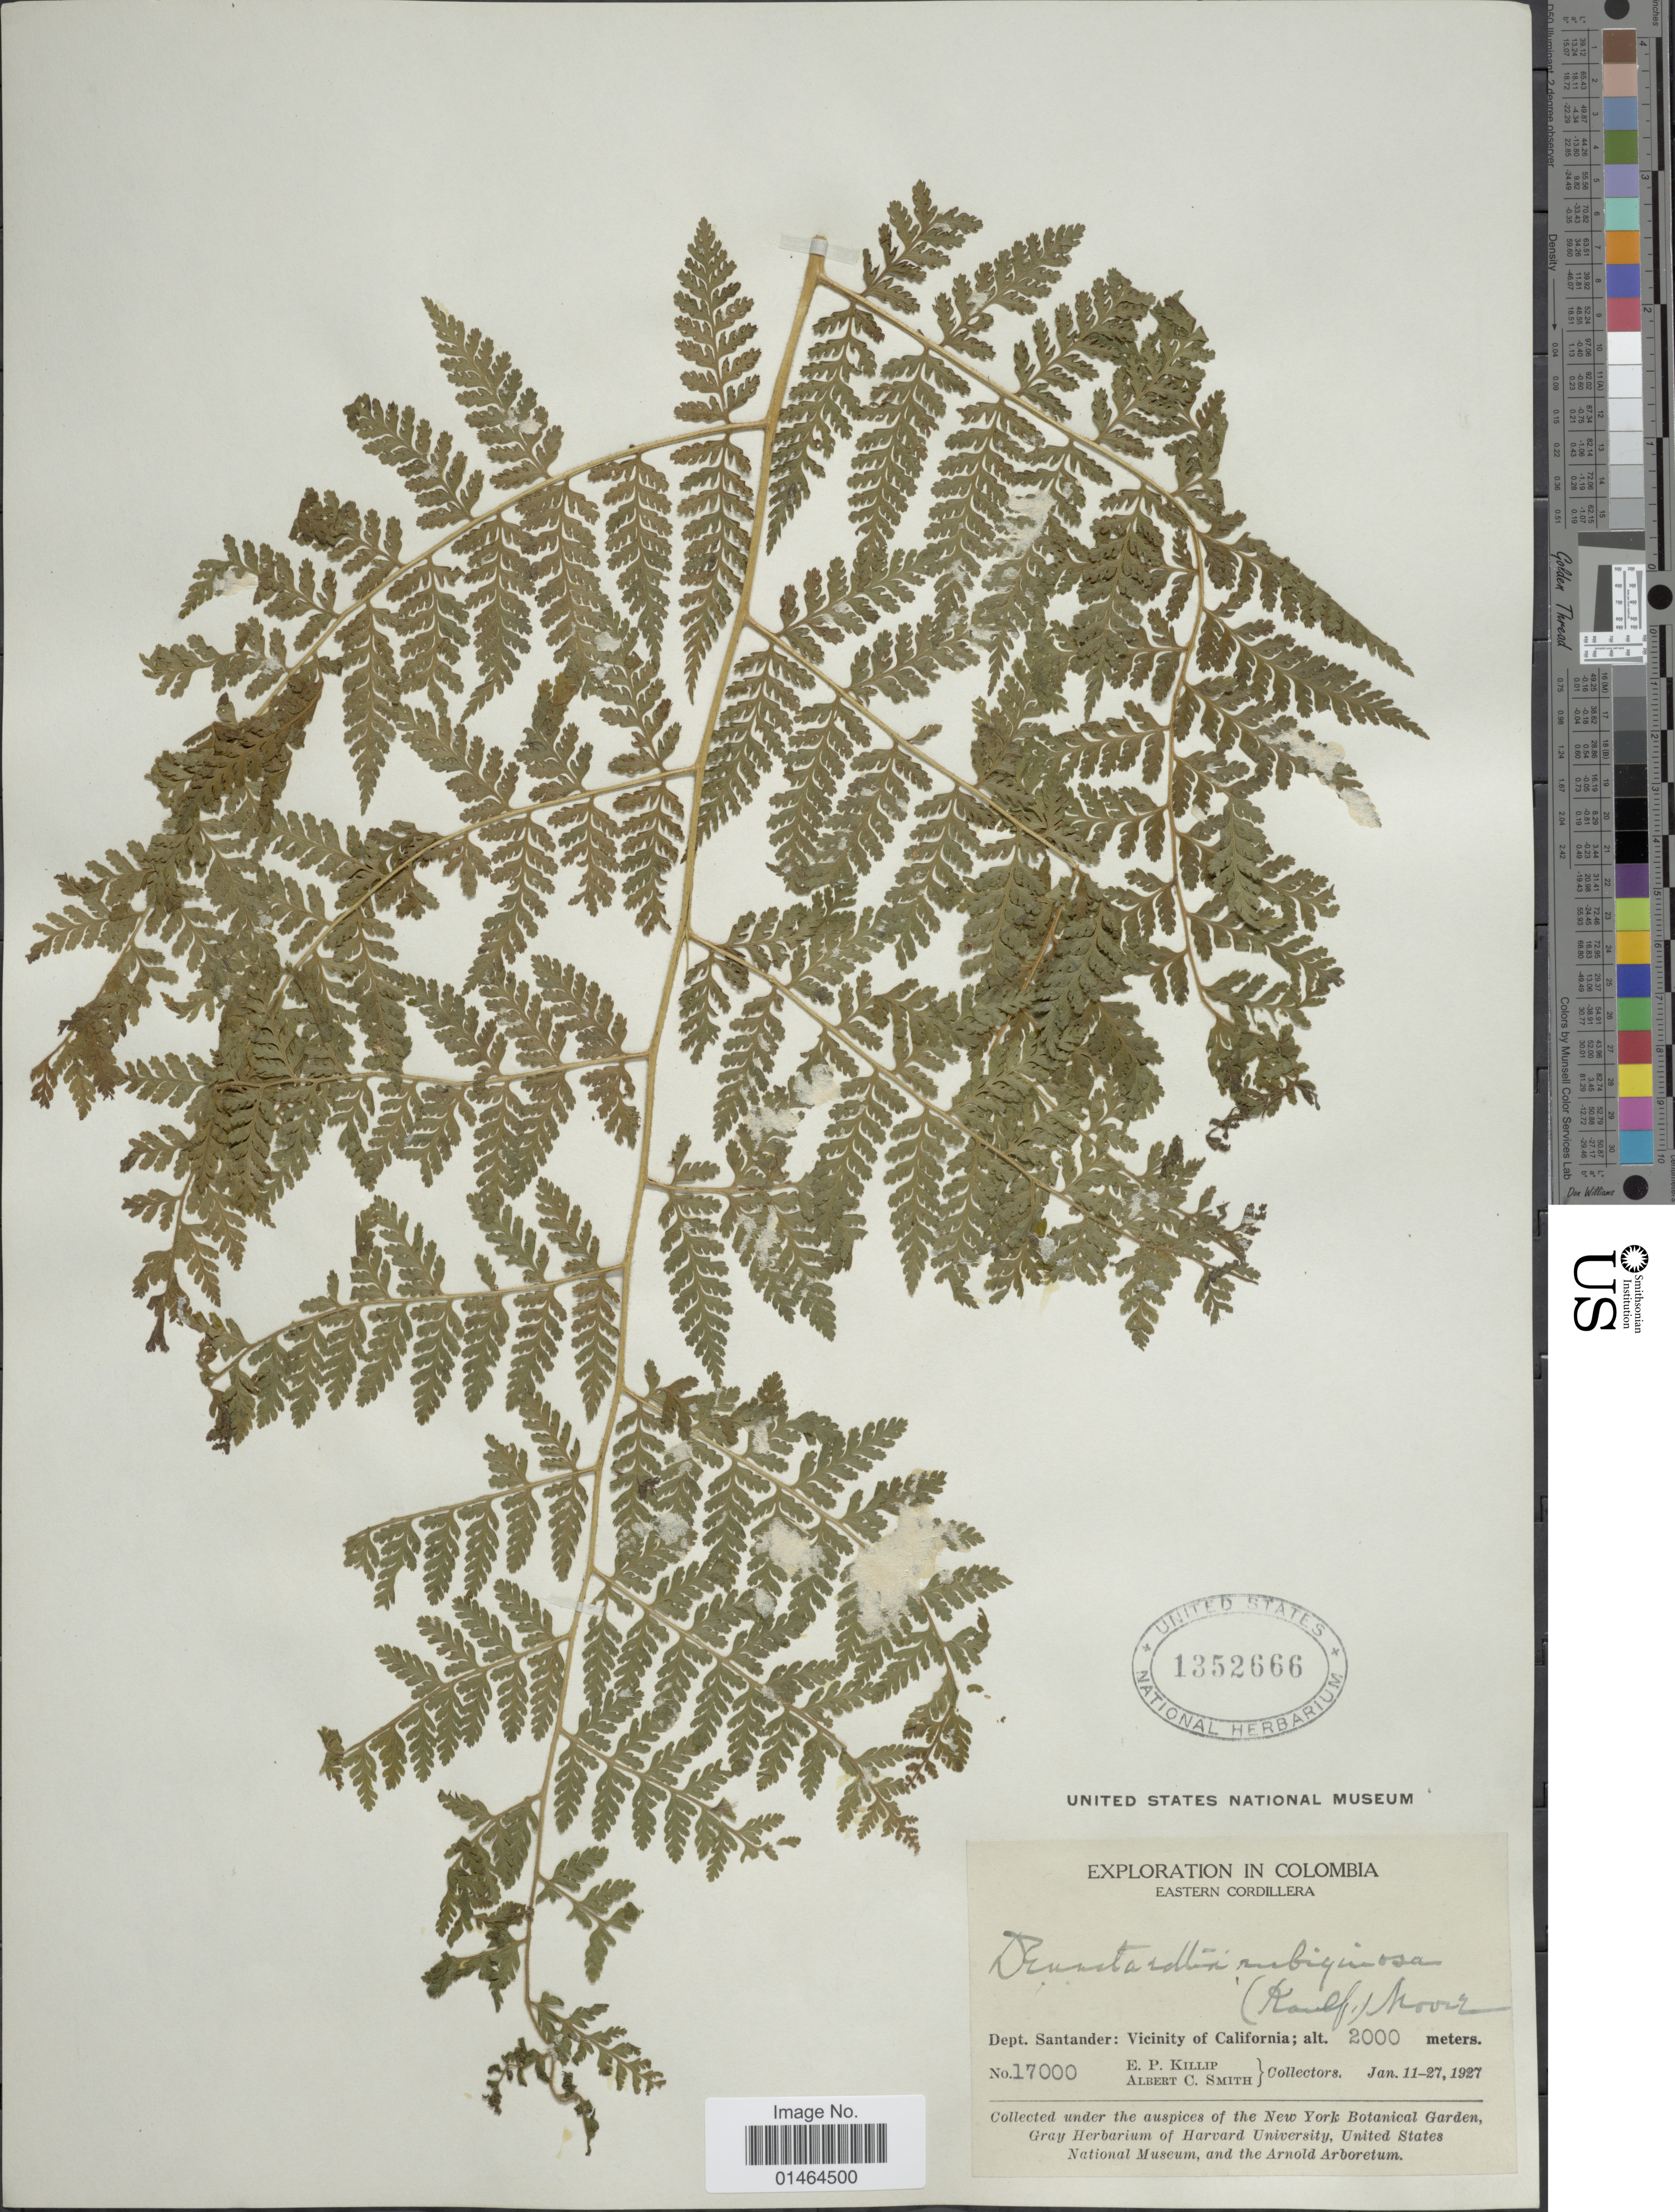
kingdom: Plantae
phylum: Tracheophyta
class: Polypodiopsida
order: Polypodiales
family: Dennstaedtiaceae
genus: Dennstaedtia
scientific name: Dennstaedtia cicutaria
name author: (Sw.) T. Moore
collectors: E. P. Killip & A. C. Smith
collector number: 17000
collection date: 1927-01-11/1927-01-27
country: Colombia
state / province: Santander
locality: Eastern Cordillera. Vicinity of California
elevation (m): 2000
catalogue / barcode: US 1352666